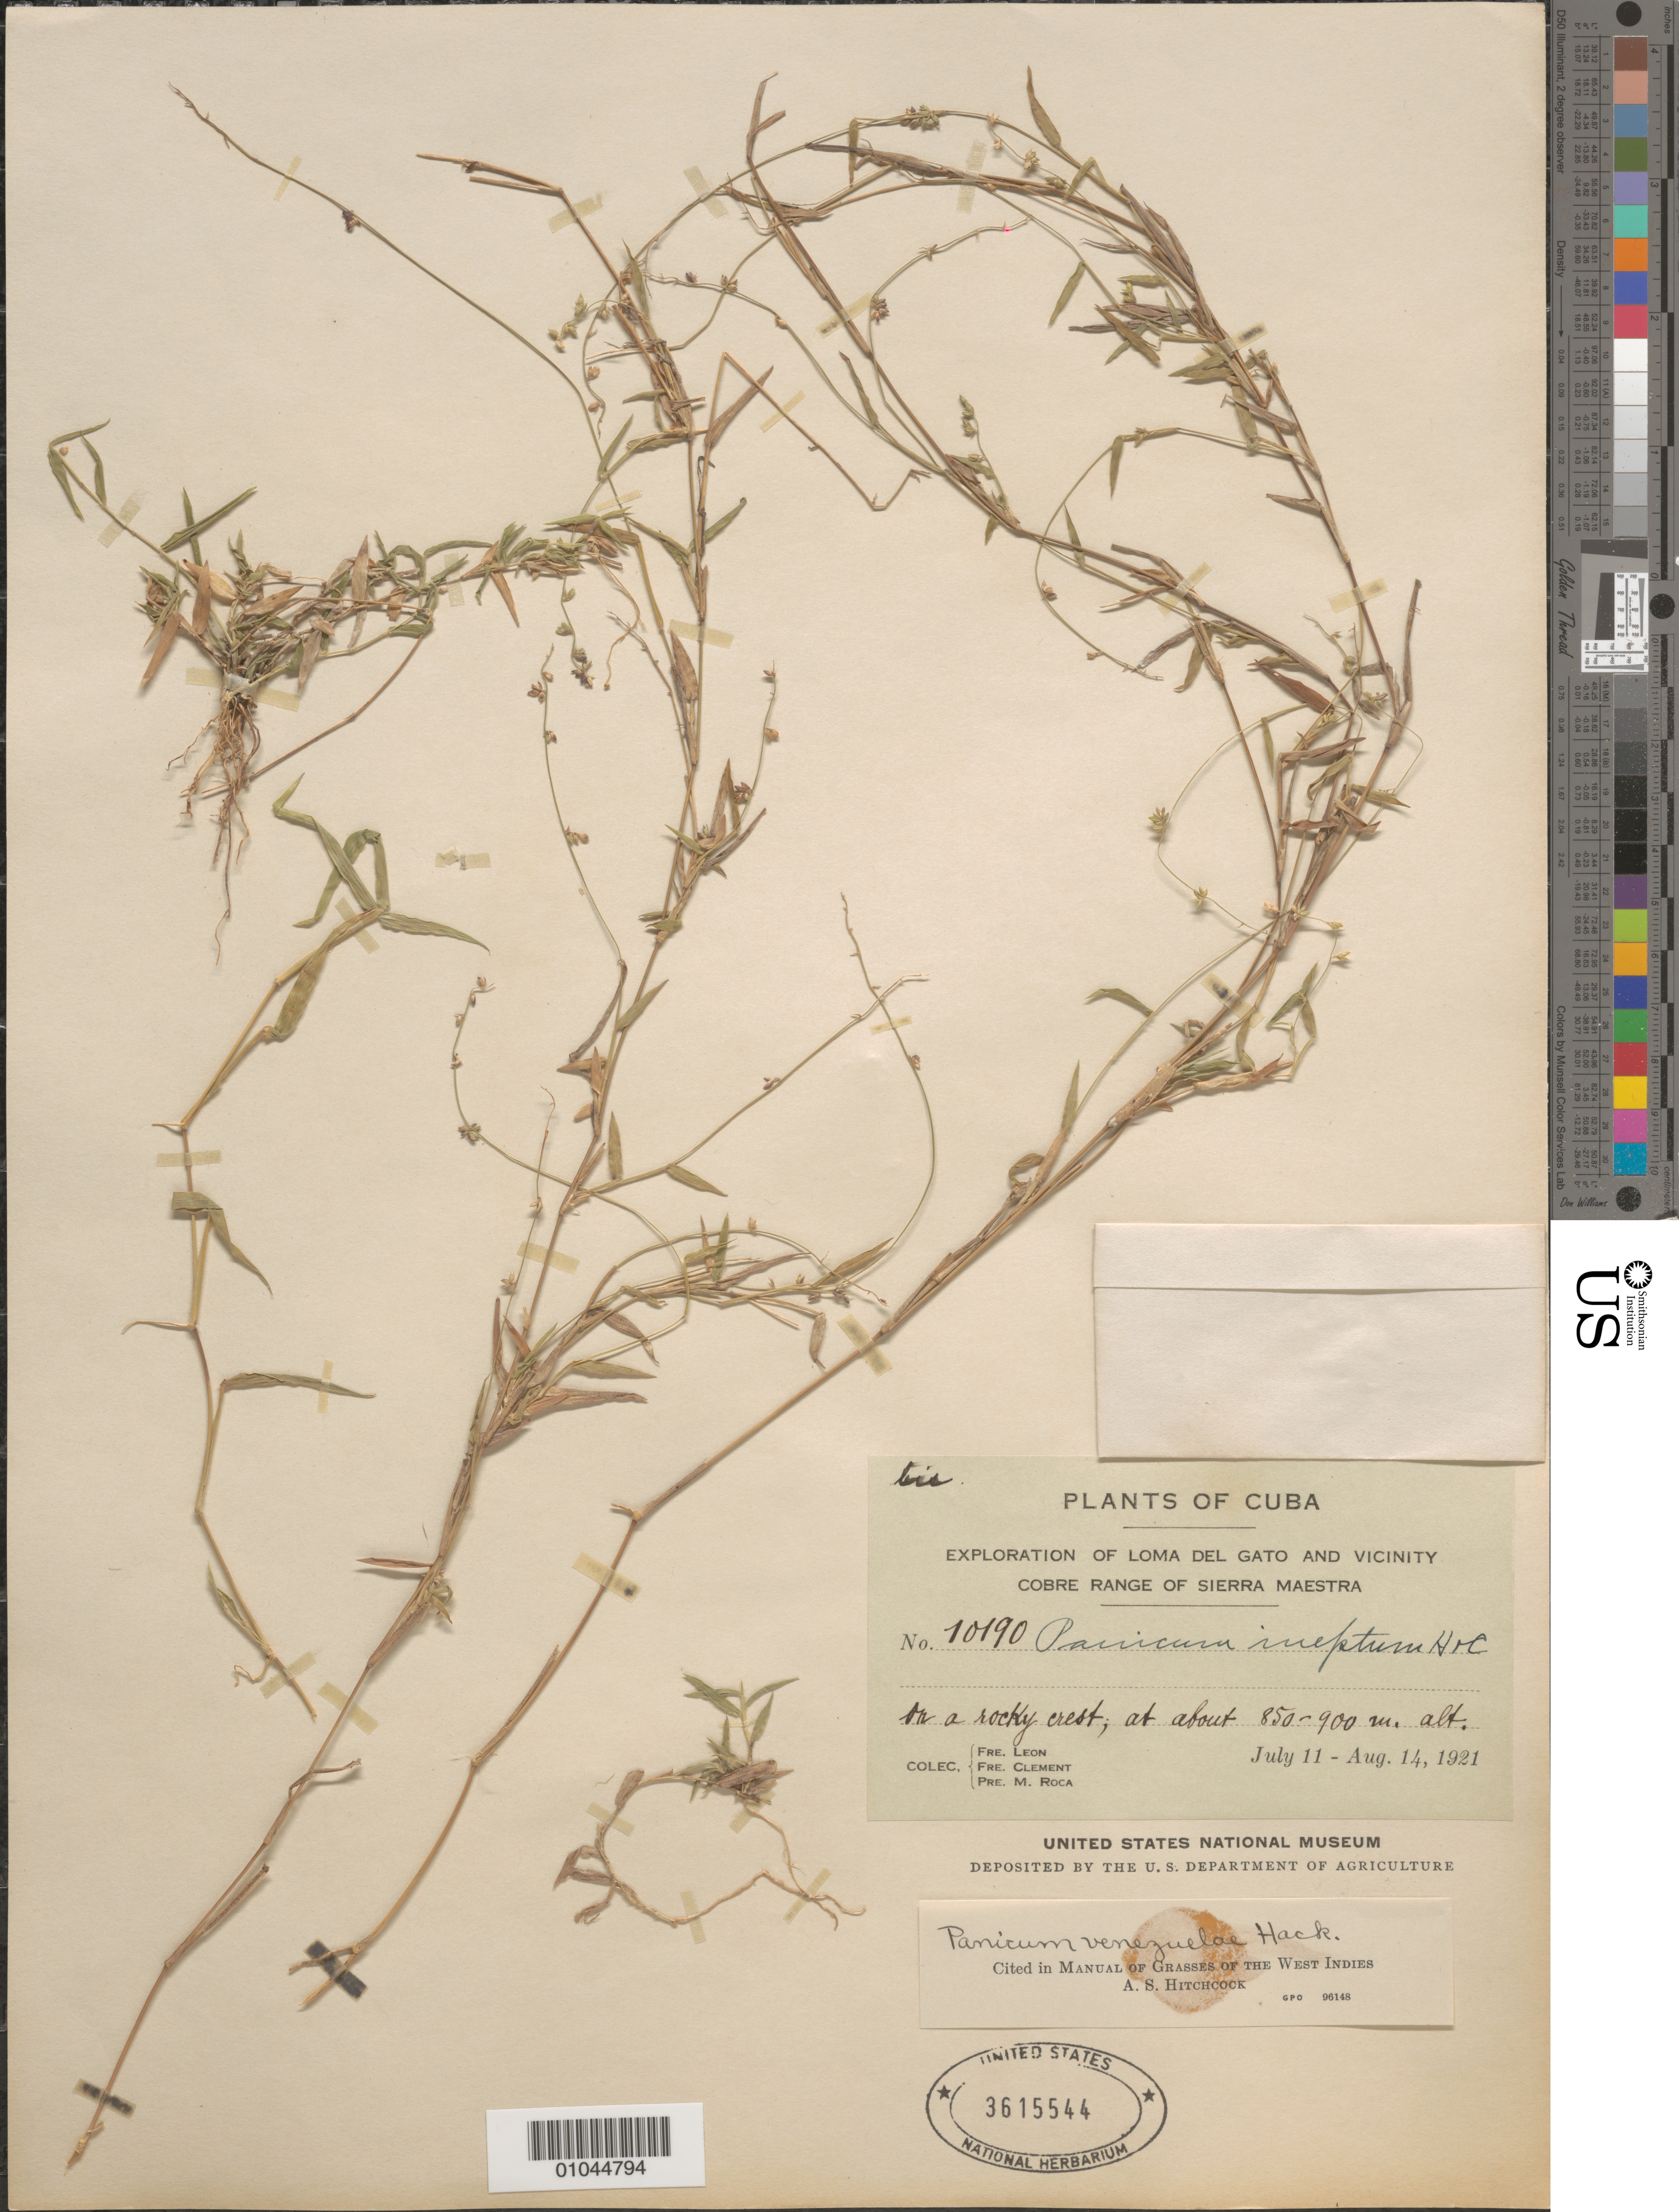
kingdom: Plantae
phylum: Tracheophyta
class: Liliopsida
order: Poales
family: Poaceae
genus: Panicum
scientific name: Panicum venezuelae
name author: Hack.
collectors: Bro. León, B. Clement & A. Roca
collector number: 10190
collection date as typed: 11 Jul 1921 to 14 Aug 1921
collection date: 1921-07-11/1921-08-14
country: Cuba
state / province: Oriente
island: Cuba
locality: Loma del Gato and vicinity, Cobre Range of Sierra Maestra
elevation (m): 850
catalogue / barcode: US 3615544